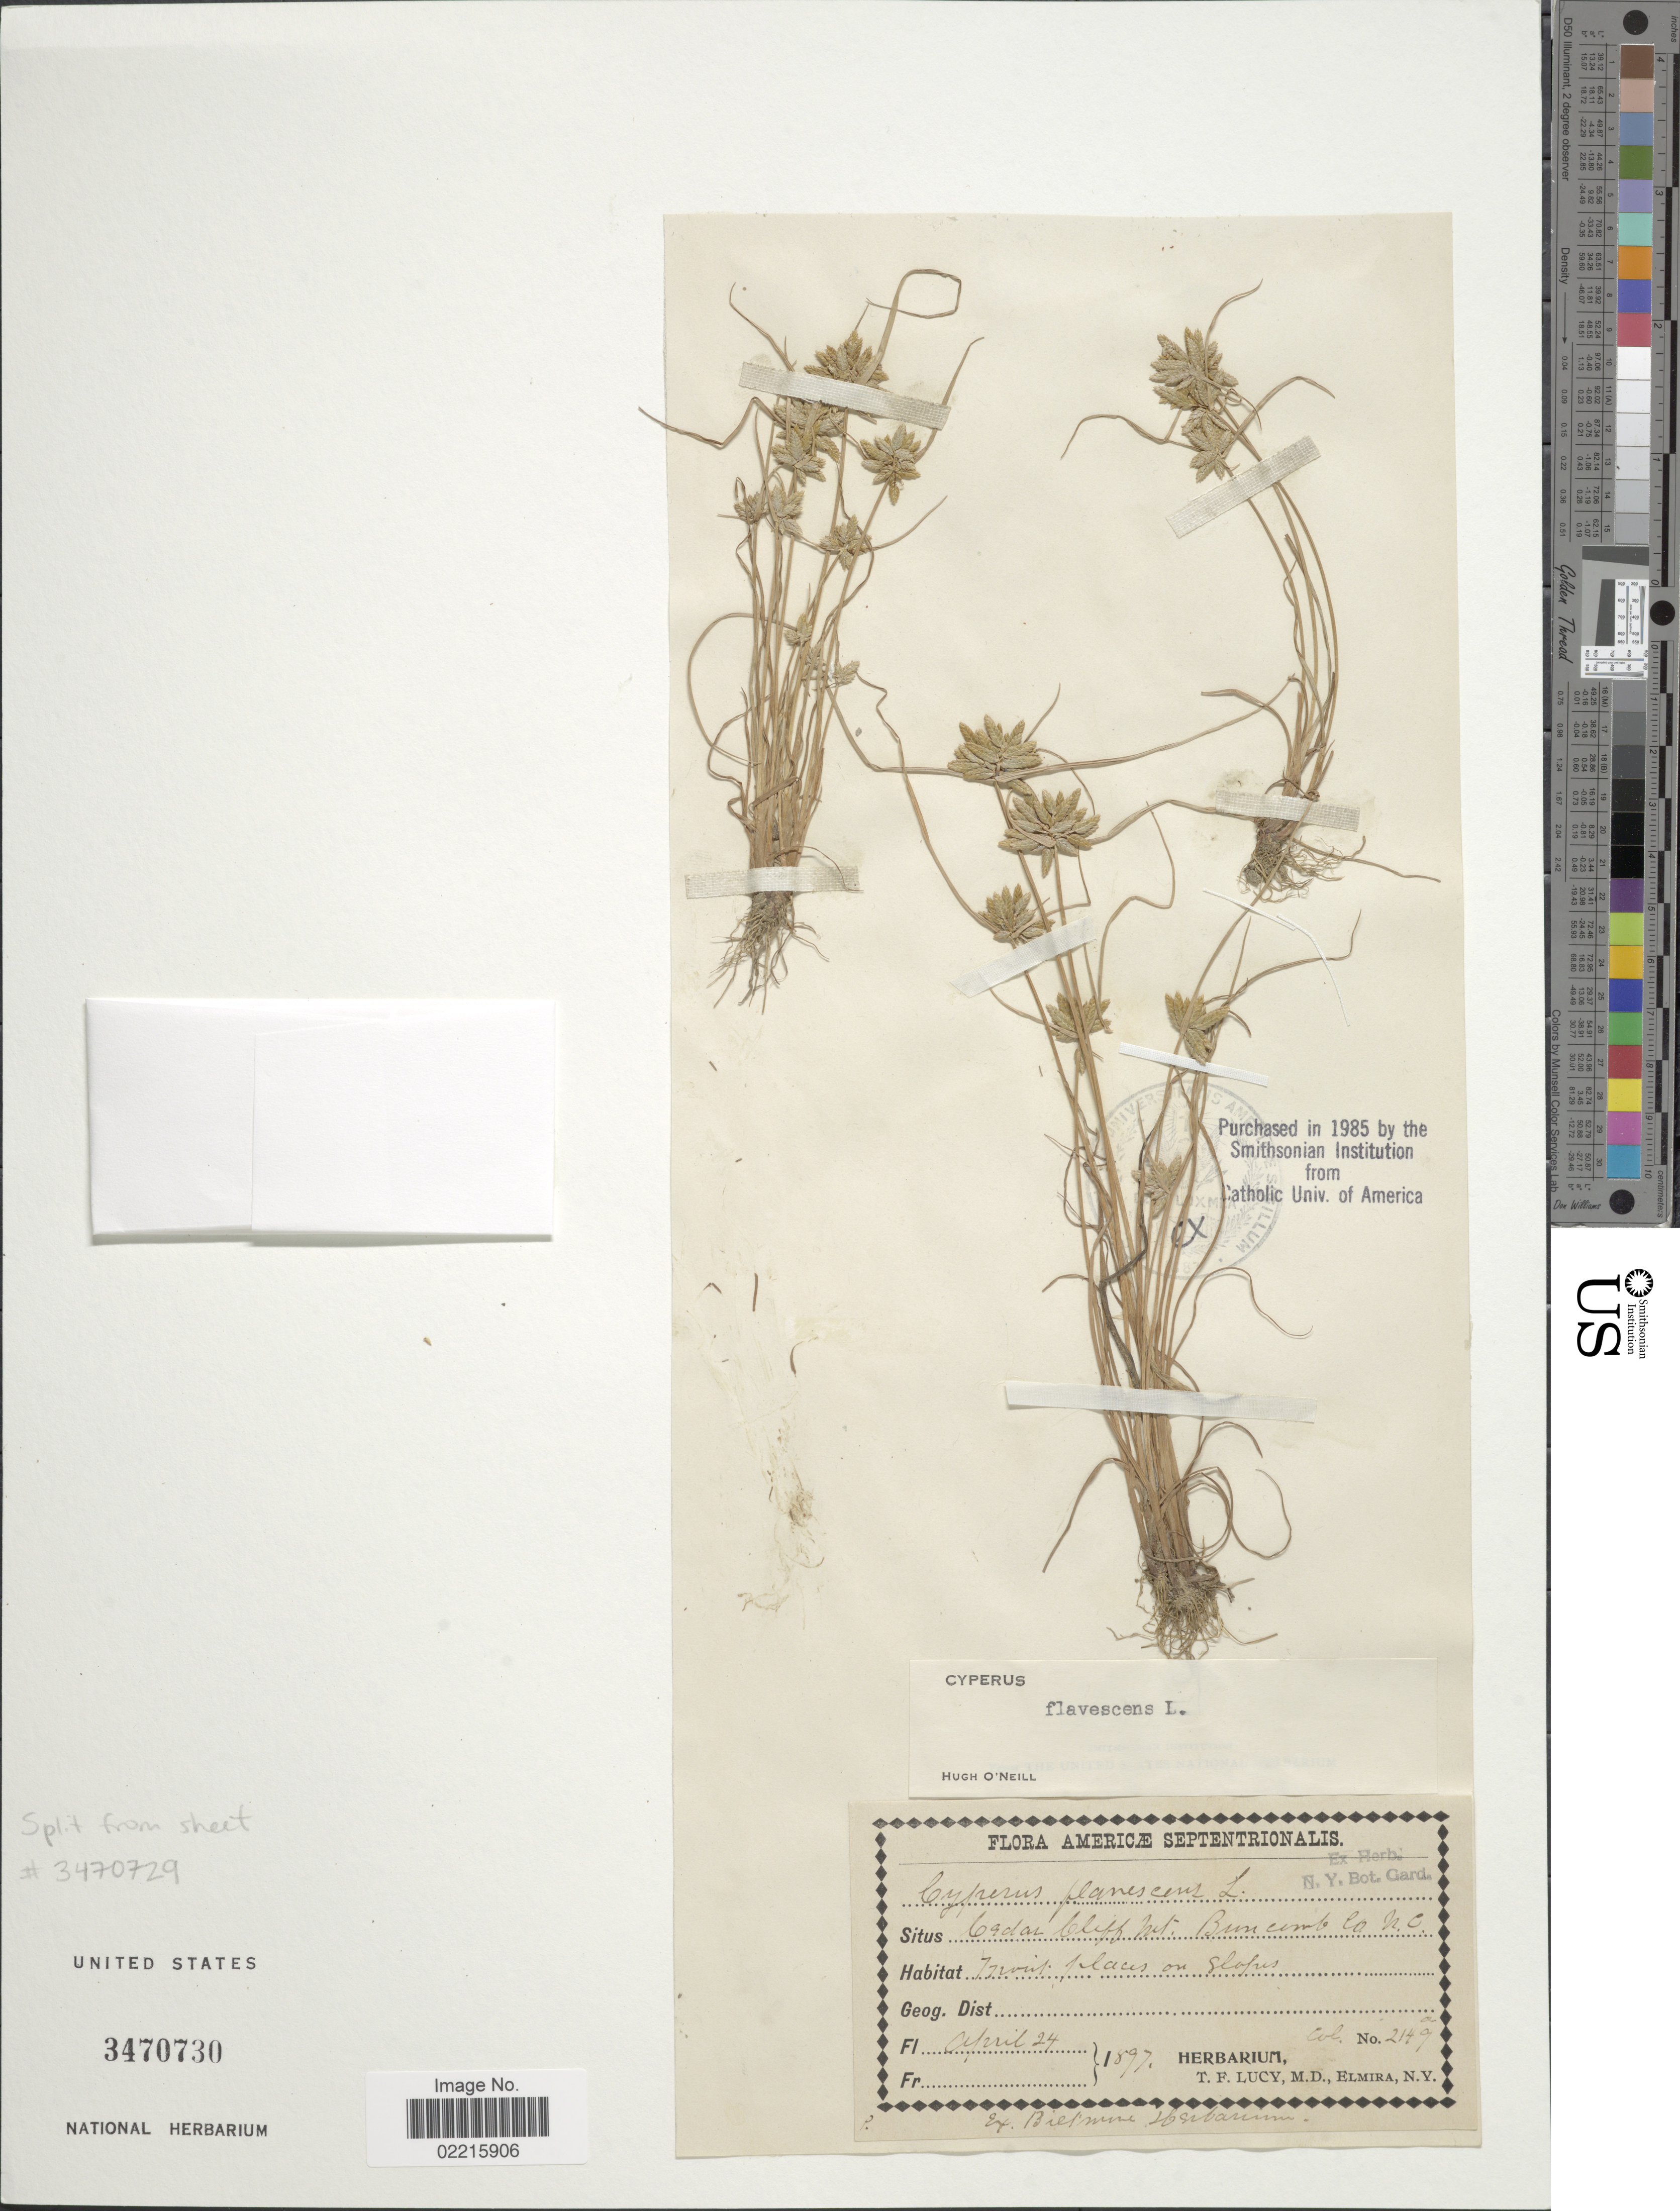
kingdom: Plantae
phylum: Tracheophyta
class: Liliopsida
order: Poales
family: Cyperaceae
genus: Cyperus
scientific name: Cyperus flavescens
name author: L.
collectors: Ex herb. T. F. Lucy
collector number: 2149a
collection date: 1897-04-24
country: United States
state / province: North Carolina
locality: Cedar Cliff Mt. Buncomb Co.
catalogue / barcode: US 3470730